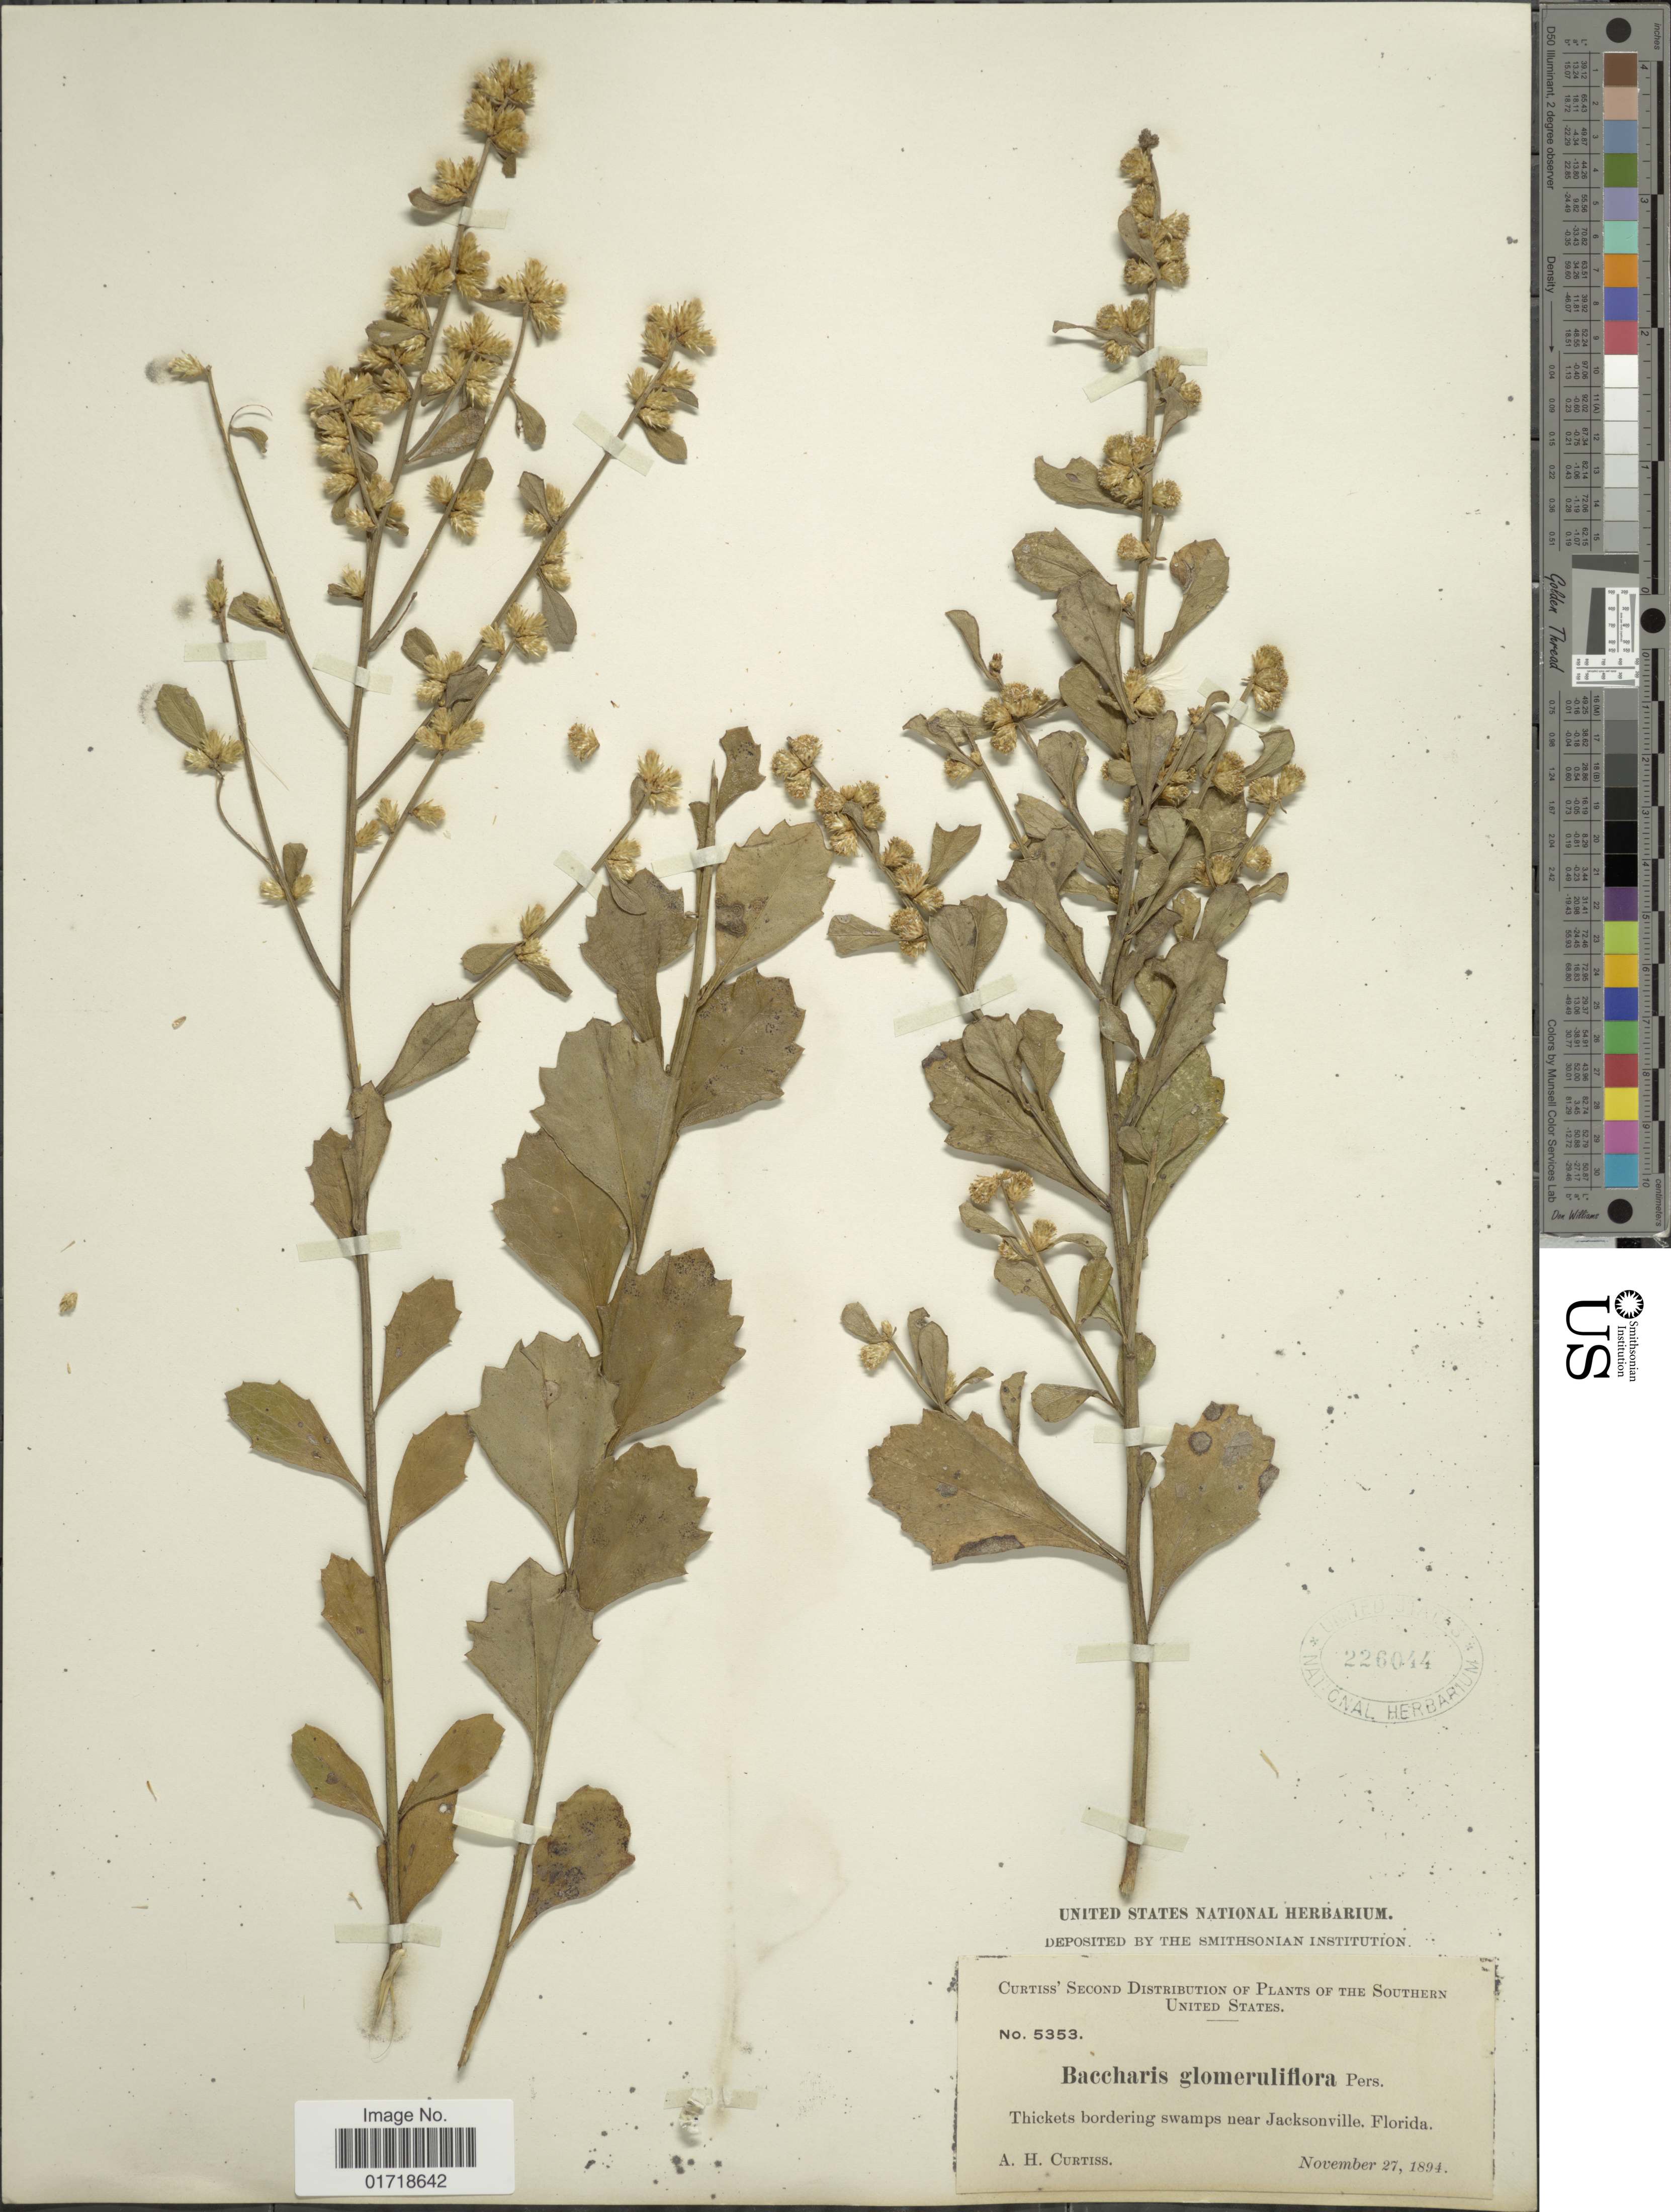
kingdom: Plantae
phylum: Tracheophyta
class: Magnoliopsida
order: Asterales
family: Asteraceae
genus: Baccharis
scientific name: Baccharis glomeruliflora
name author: Pers.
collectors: A. H. Curtiss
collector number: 5353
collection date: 1894-11-27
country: United States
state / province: Florida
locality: Thickets bordering swamps near Jacksonville.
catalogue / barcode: US 226044